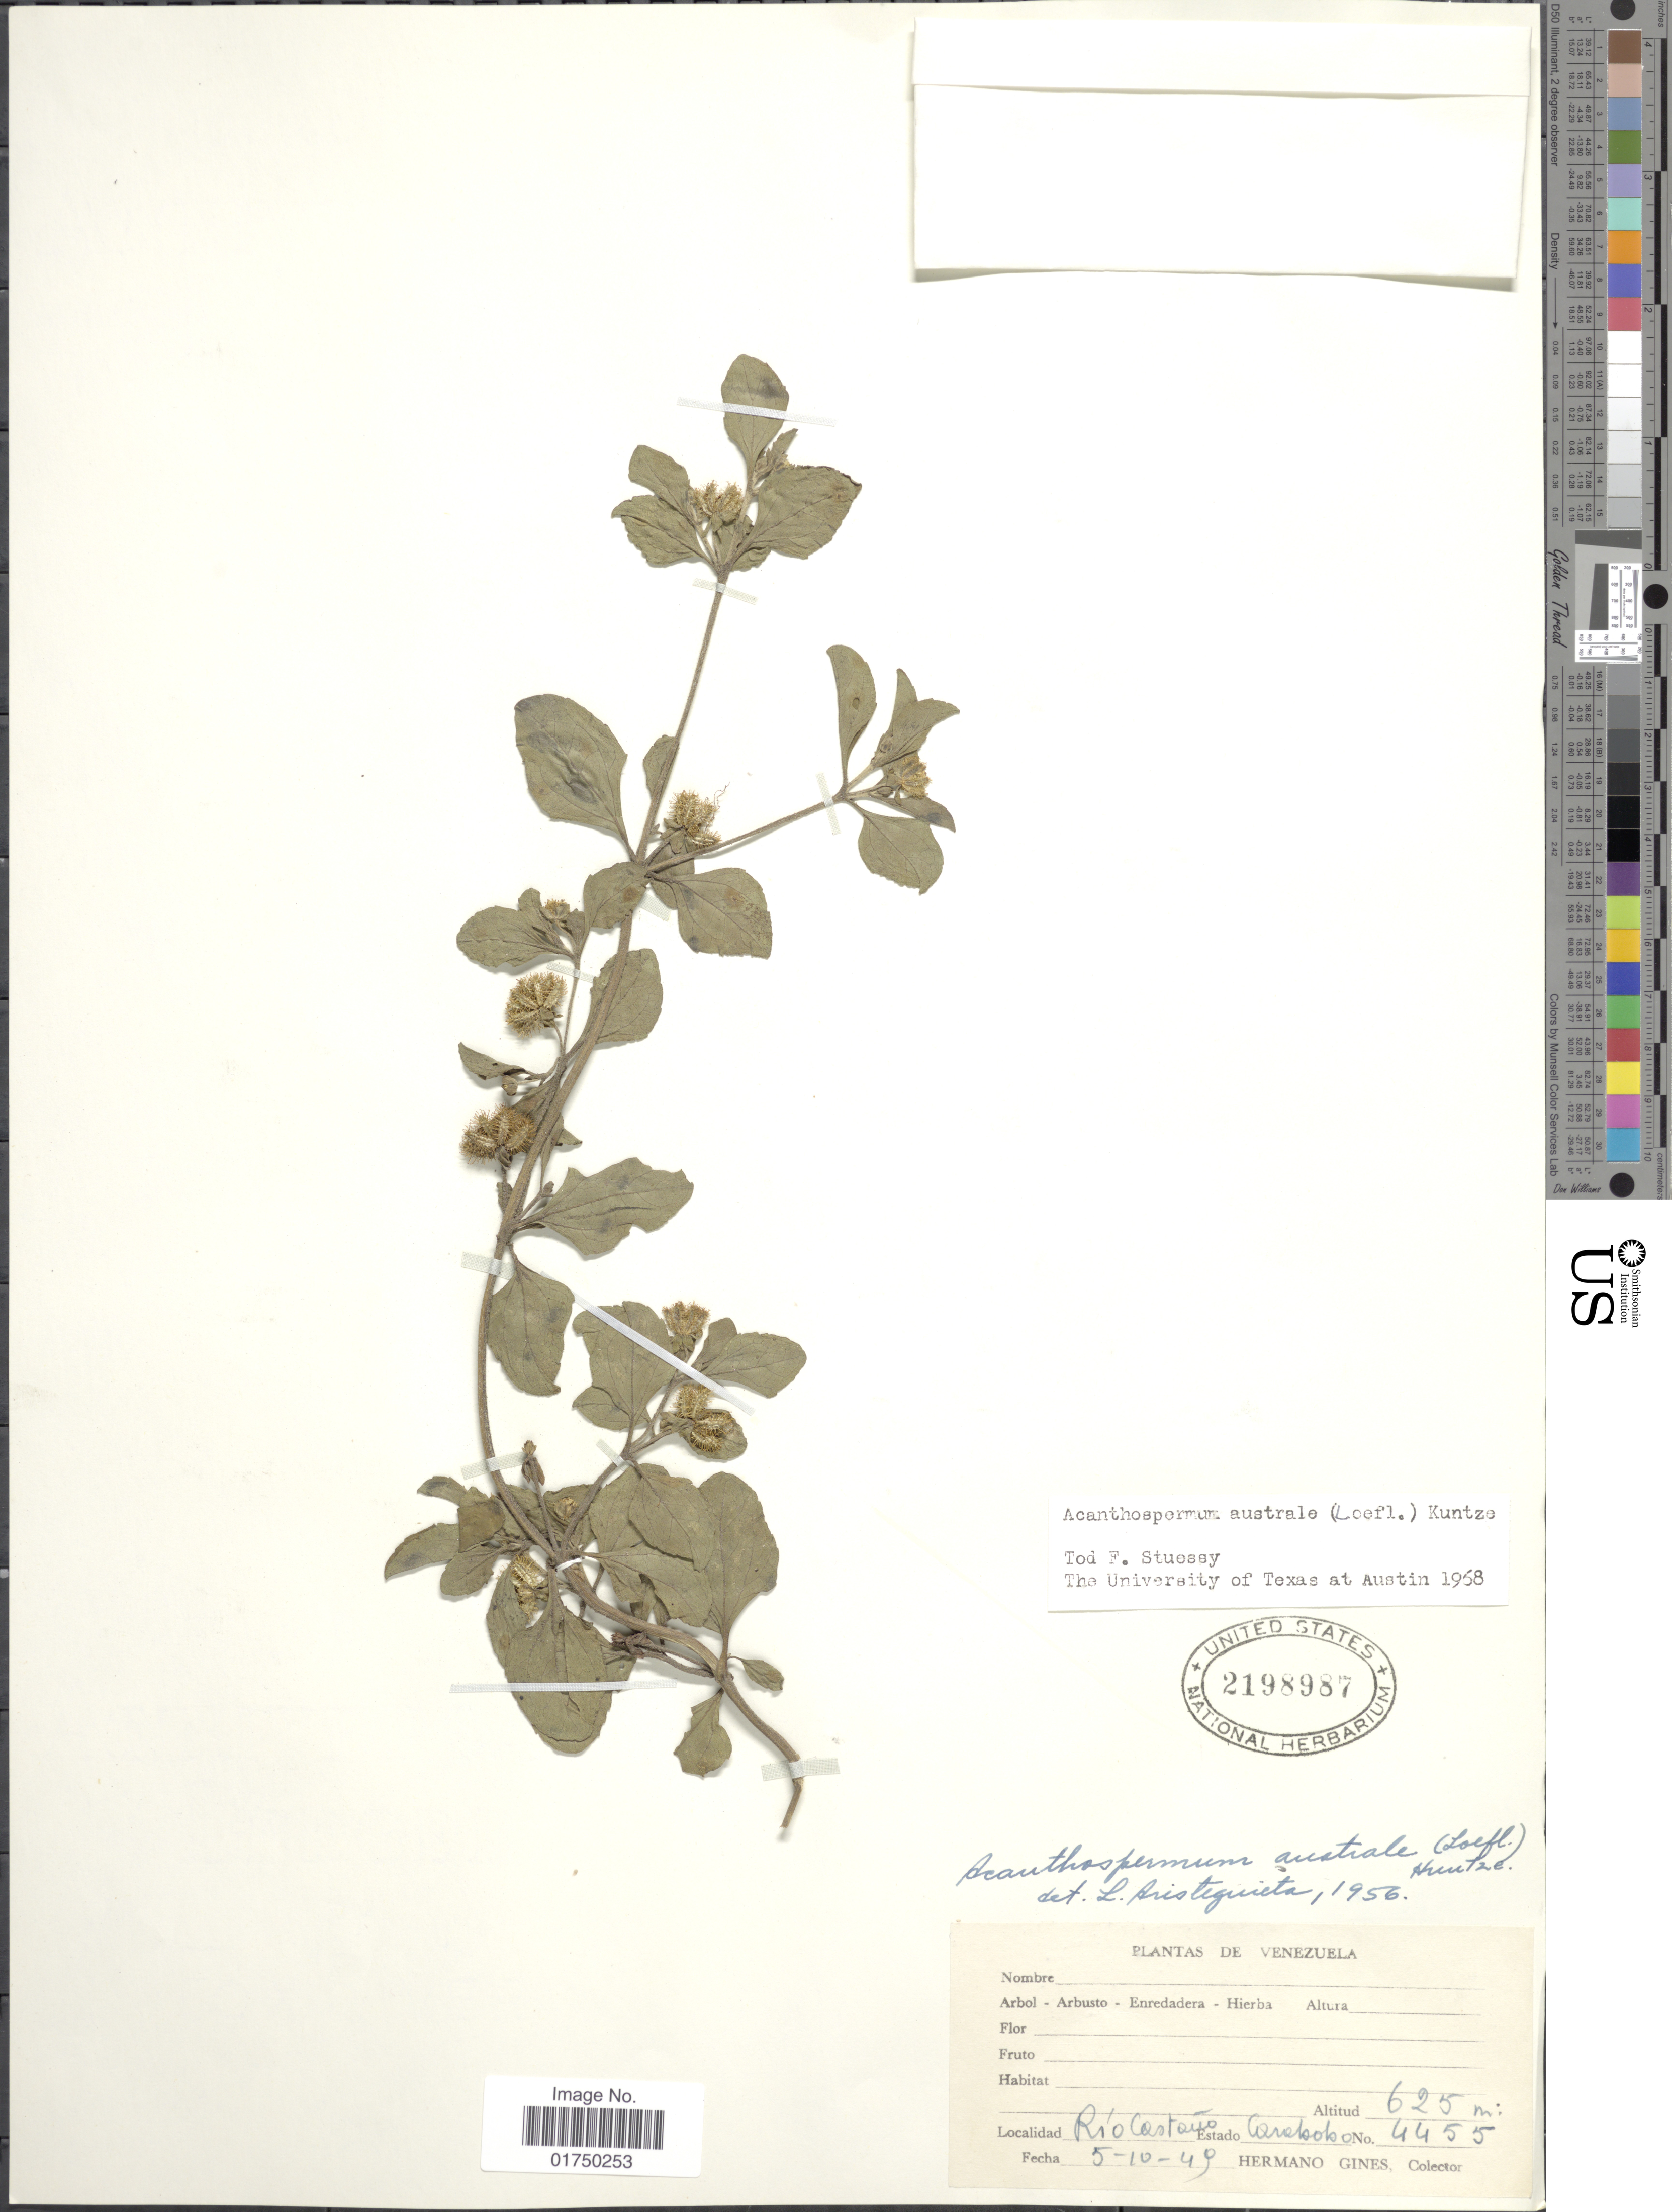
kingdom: Plantae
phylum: Tracheophyta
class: Magnoliopsida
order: Asterales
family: Asteraceae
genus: Acanthospermum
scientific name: Acanthospermum australe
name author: (Loefl.) Kuntze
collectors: Bro. Gines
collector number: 4455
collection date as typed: Transcribed d/m/y: 5/10/49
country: Venezuela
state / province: Carabobo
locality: Río Castaño, Estado Carabobo [State of Carabobo]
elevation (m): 625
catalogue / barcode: US 2198987